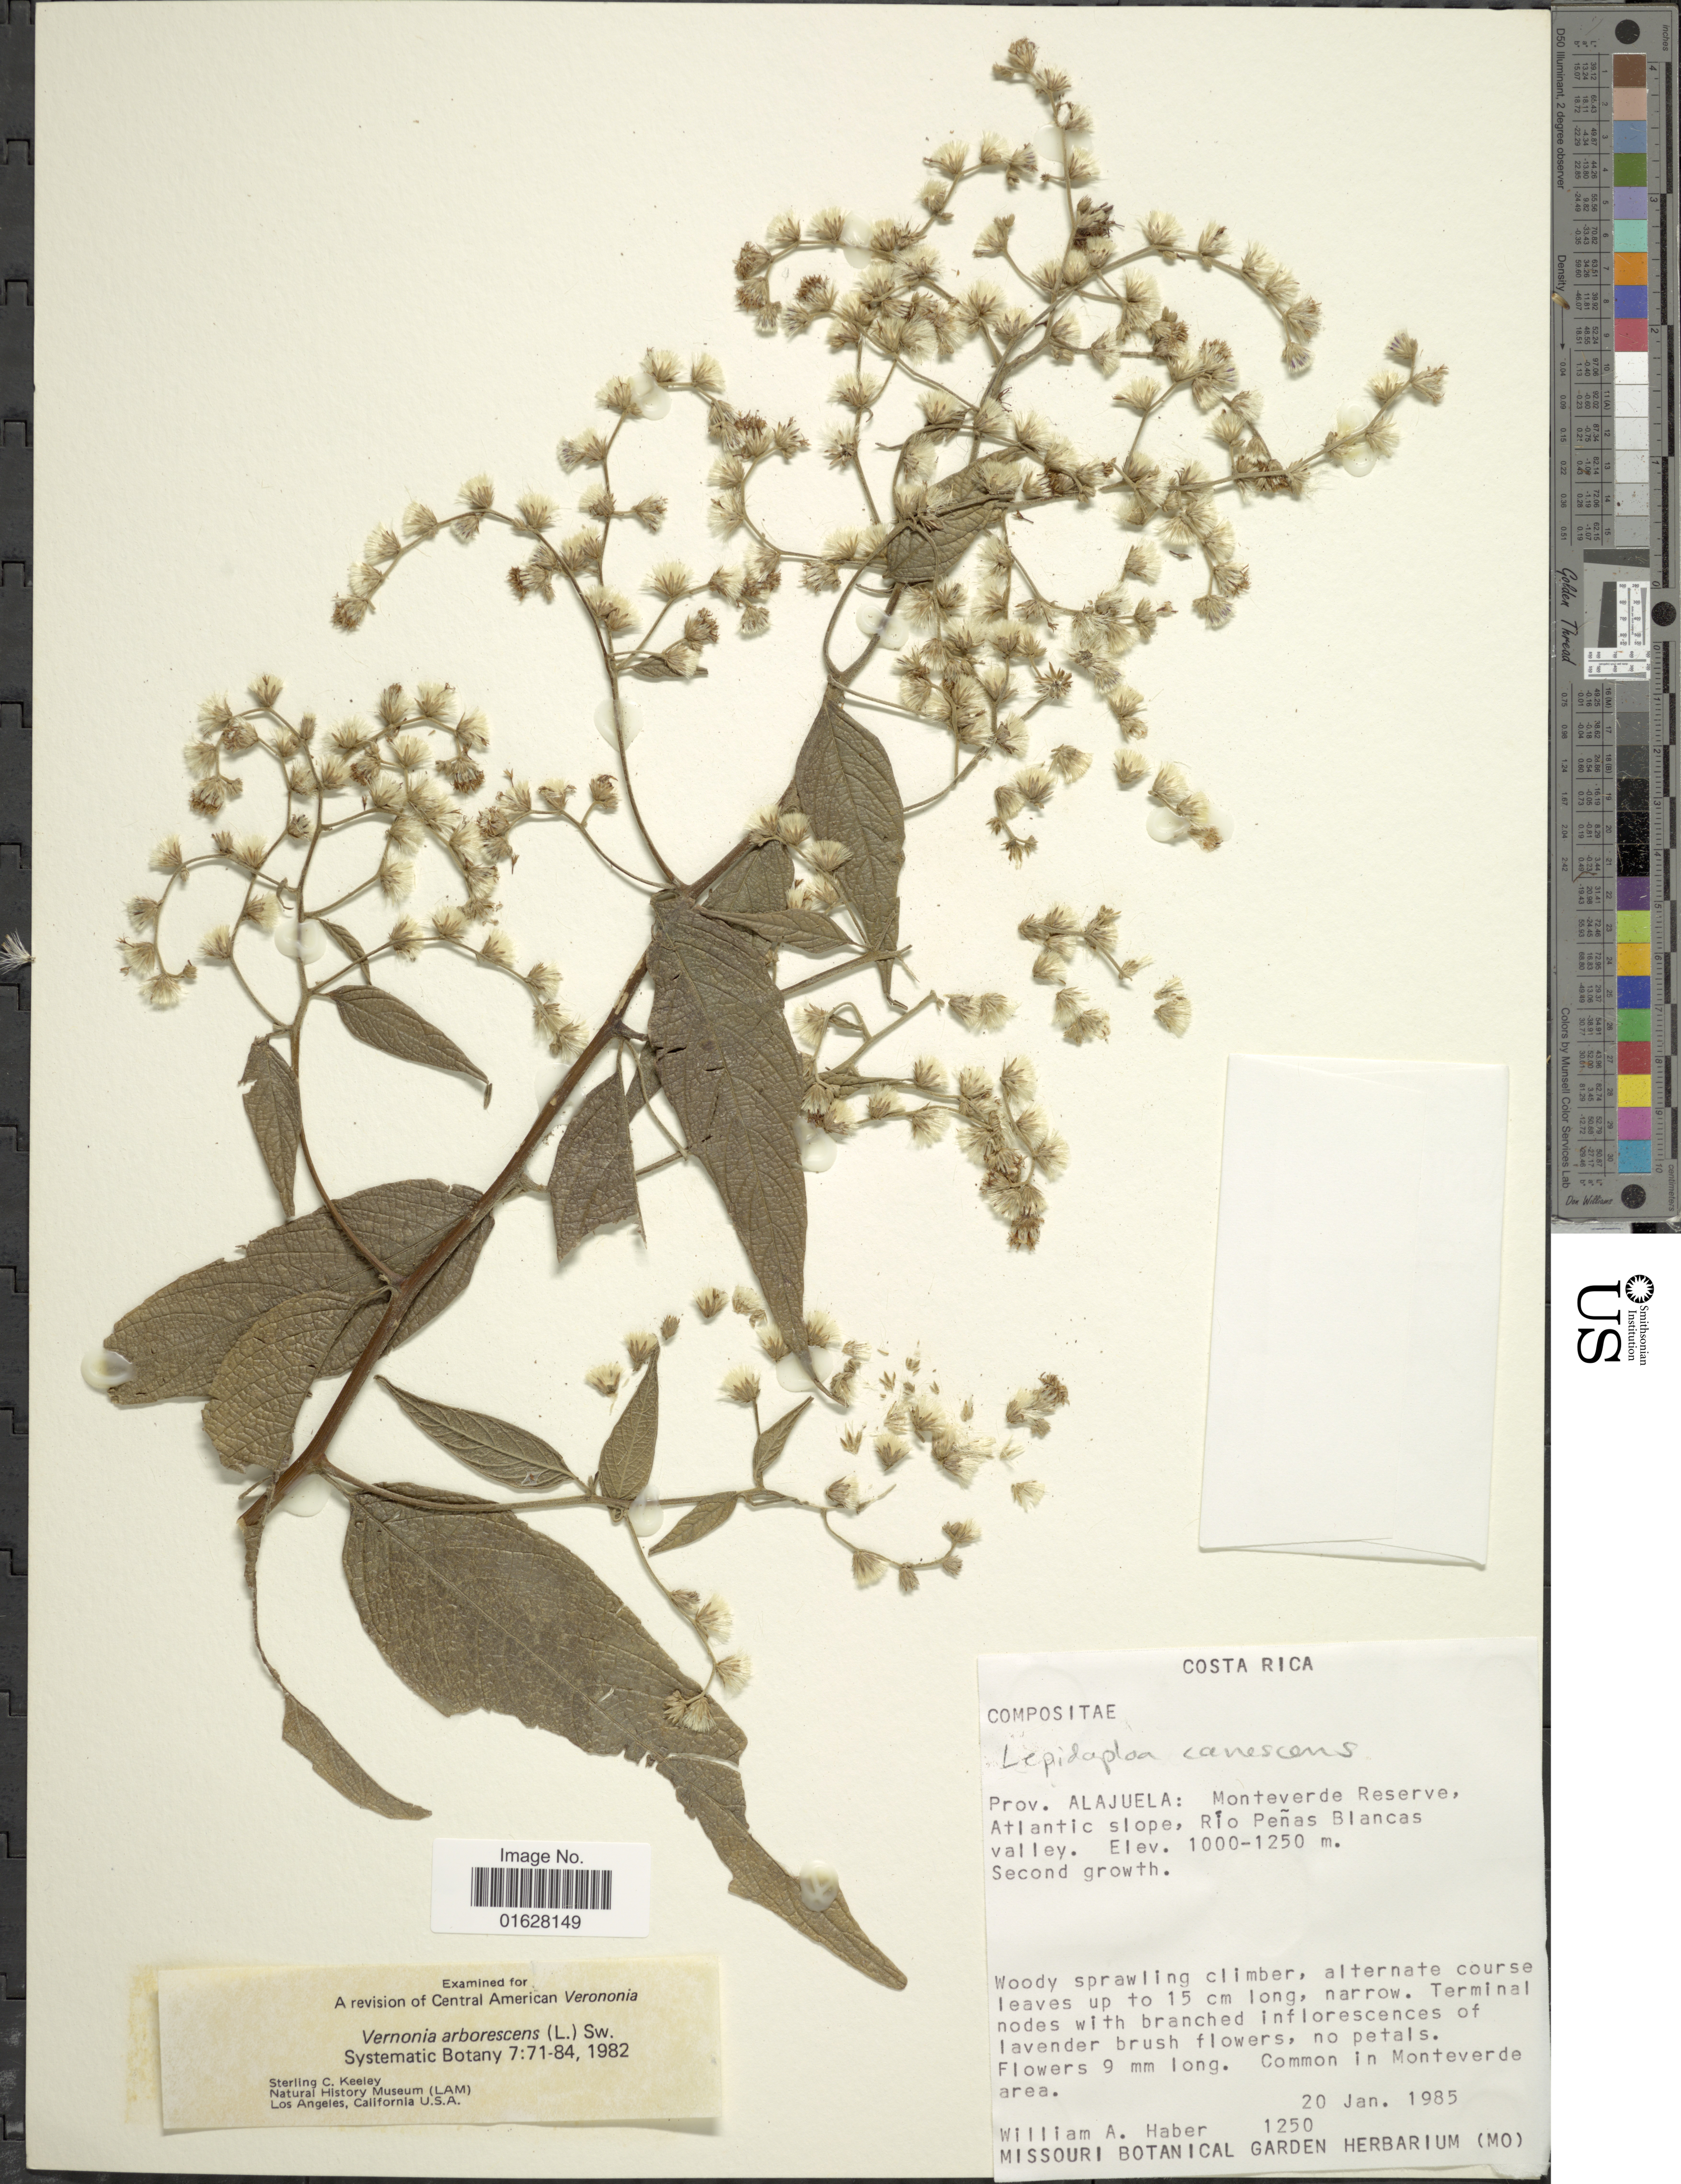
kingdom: Plantae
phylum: Tracheophyta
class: Magnoliopsida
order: Asterales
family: Asteraceae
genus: Lepidaploa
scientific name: Lepidaploa canescens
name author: (Kunth) H. Rob.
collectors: W. A. Haber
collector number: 1250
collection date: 1985-01-20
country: Costa Rica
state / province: Alajuela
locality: Prov. Alajuela, Monteverde Reserve, Atlantic slope, Rio Penas Blanas valley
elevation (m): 1000